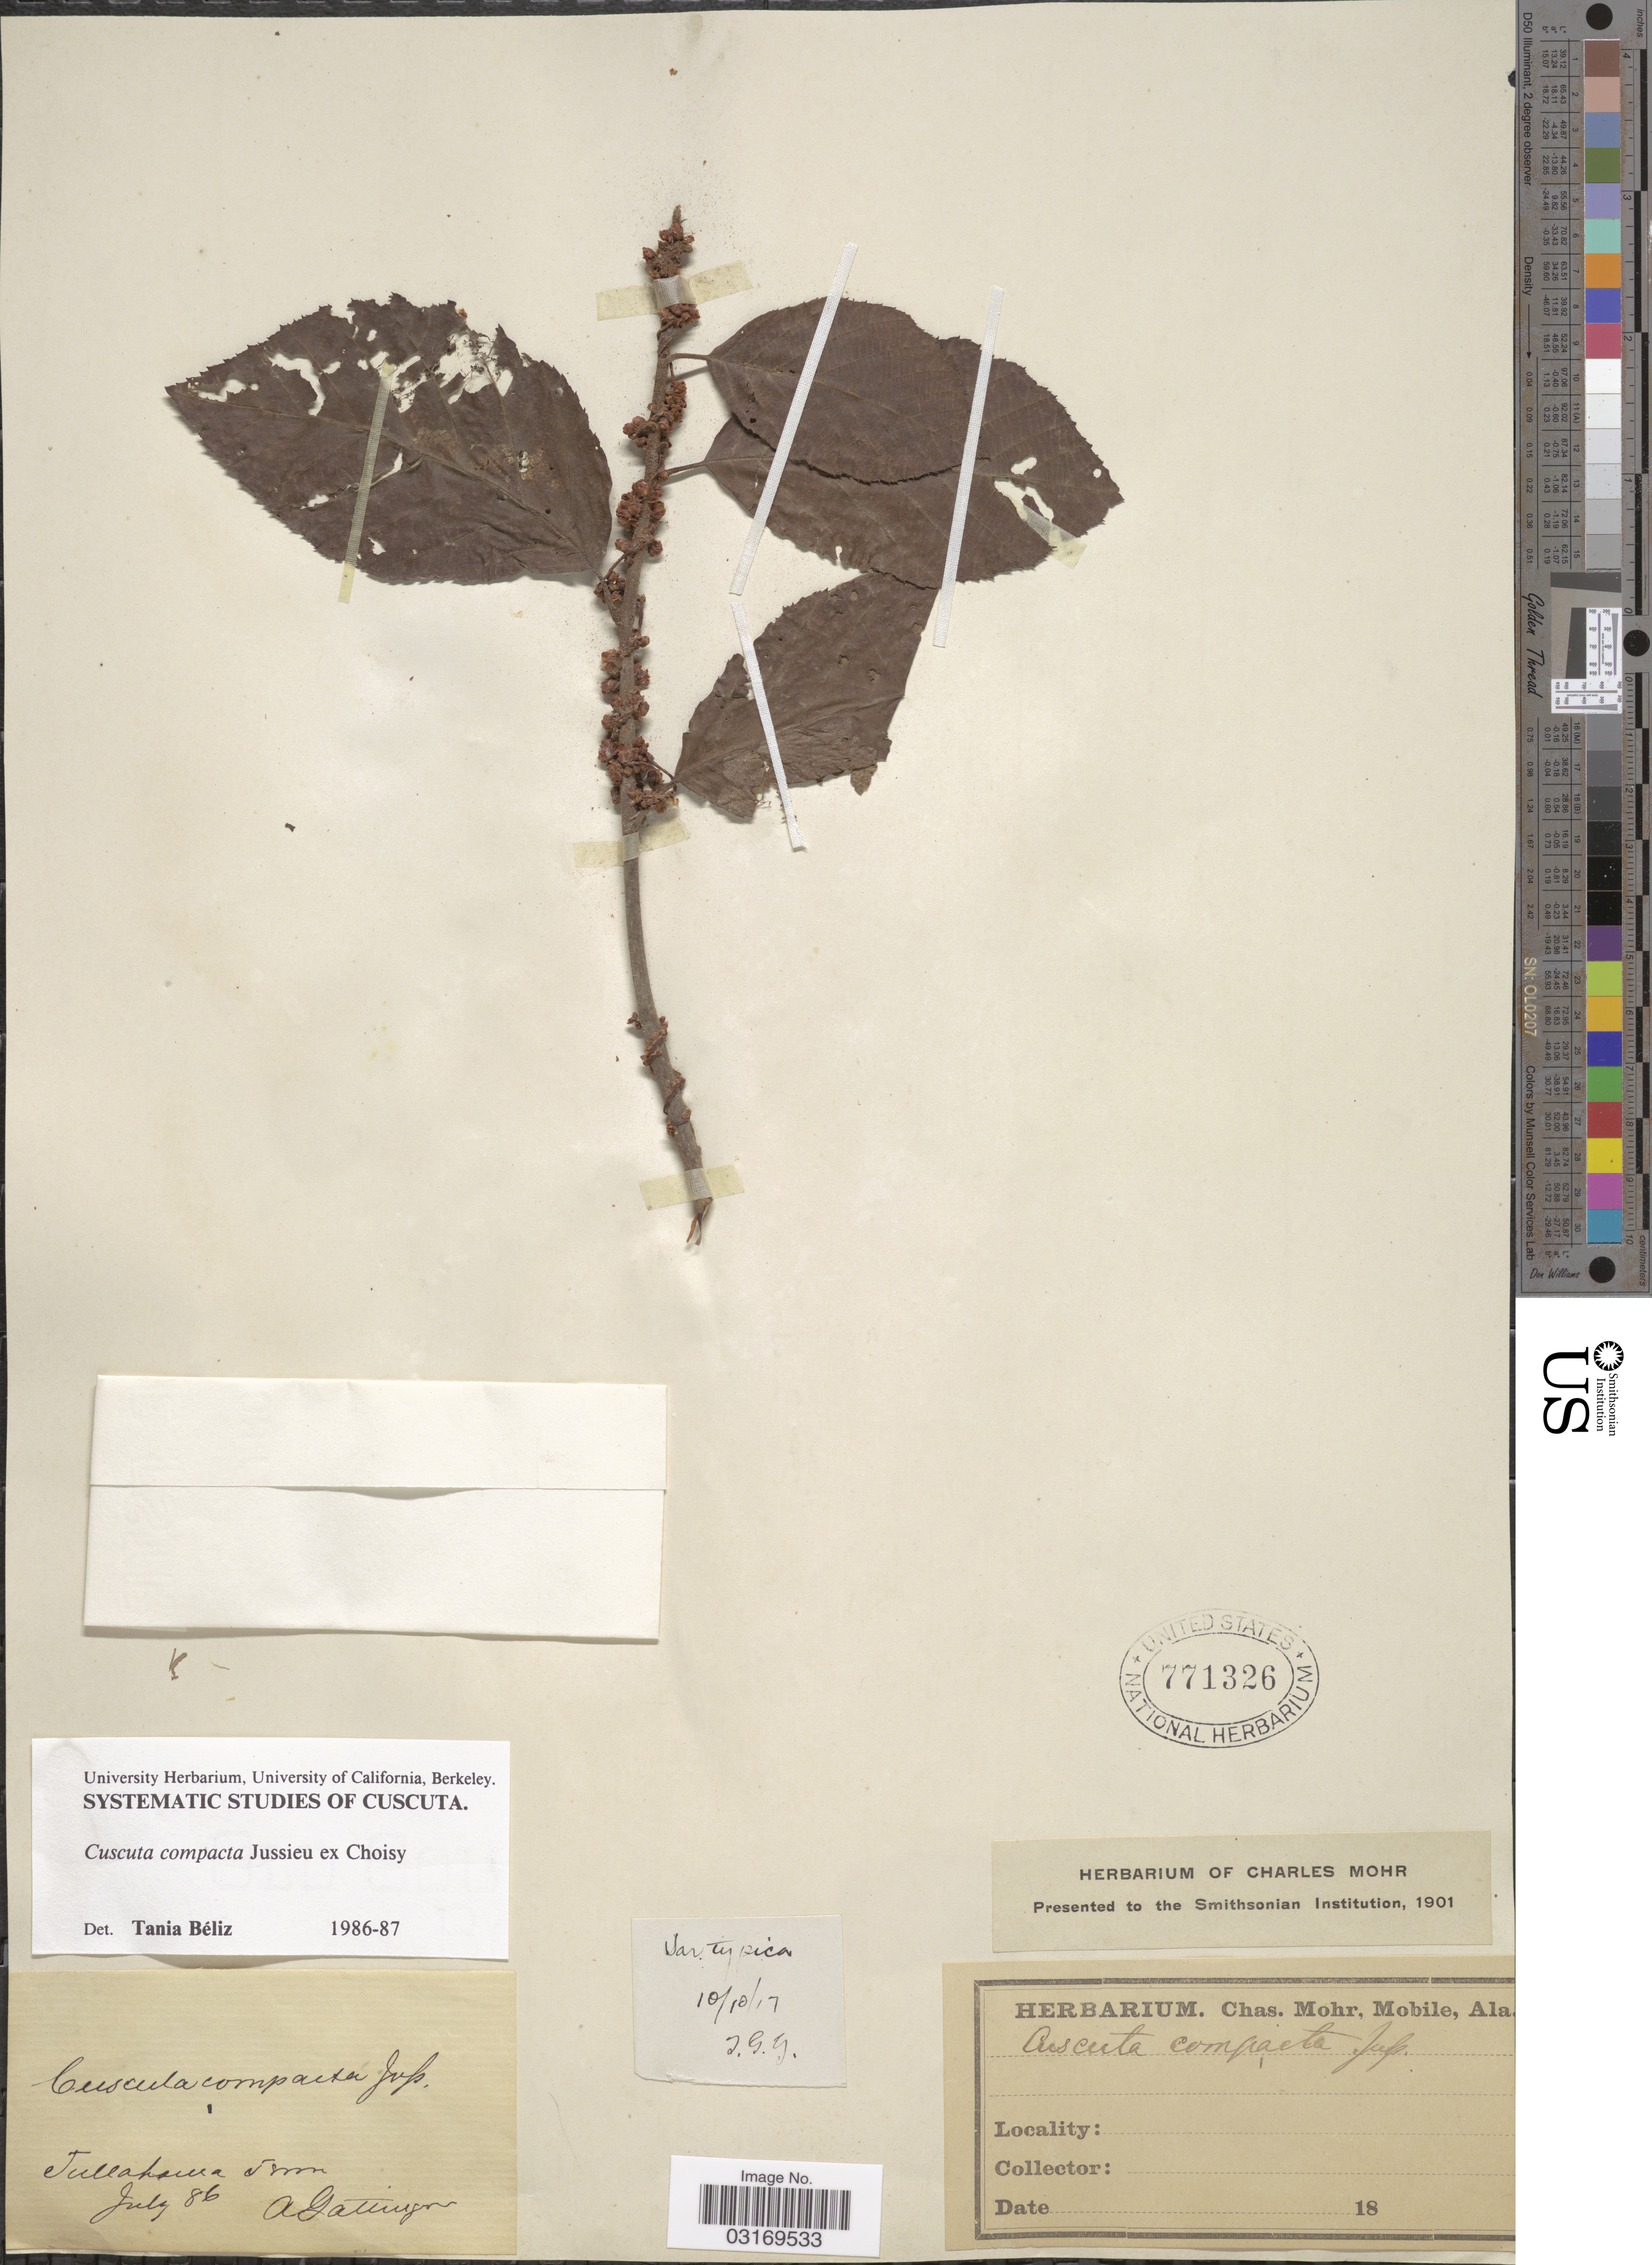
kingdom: Plantae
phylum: Tracheophyta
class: Magnoliopsida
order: Solanales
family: Convolvulaceae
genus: Cuscuta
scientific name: Cuscuta compacta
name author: Juss. ex Choisy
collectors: A. Gattinger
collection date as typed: Transcribed d/m/y: /7/86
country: United States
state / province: Tennessee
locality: Tullahoma.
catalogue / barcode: US 771326